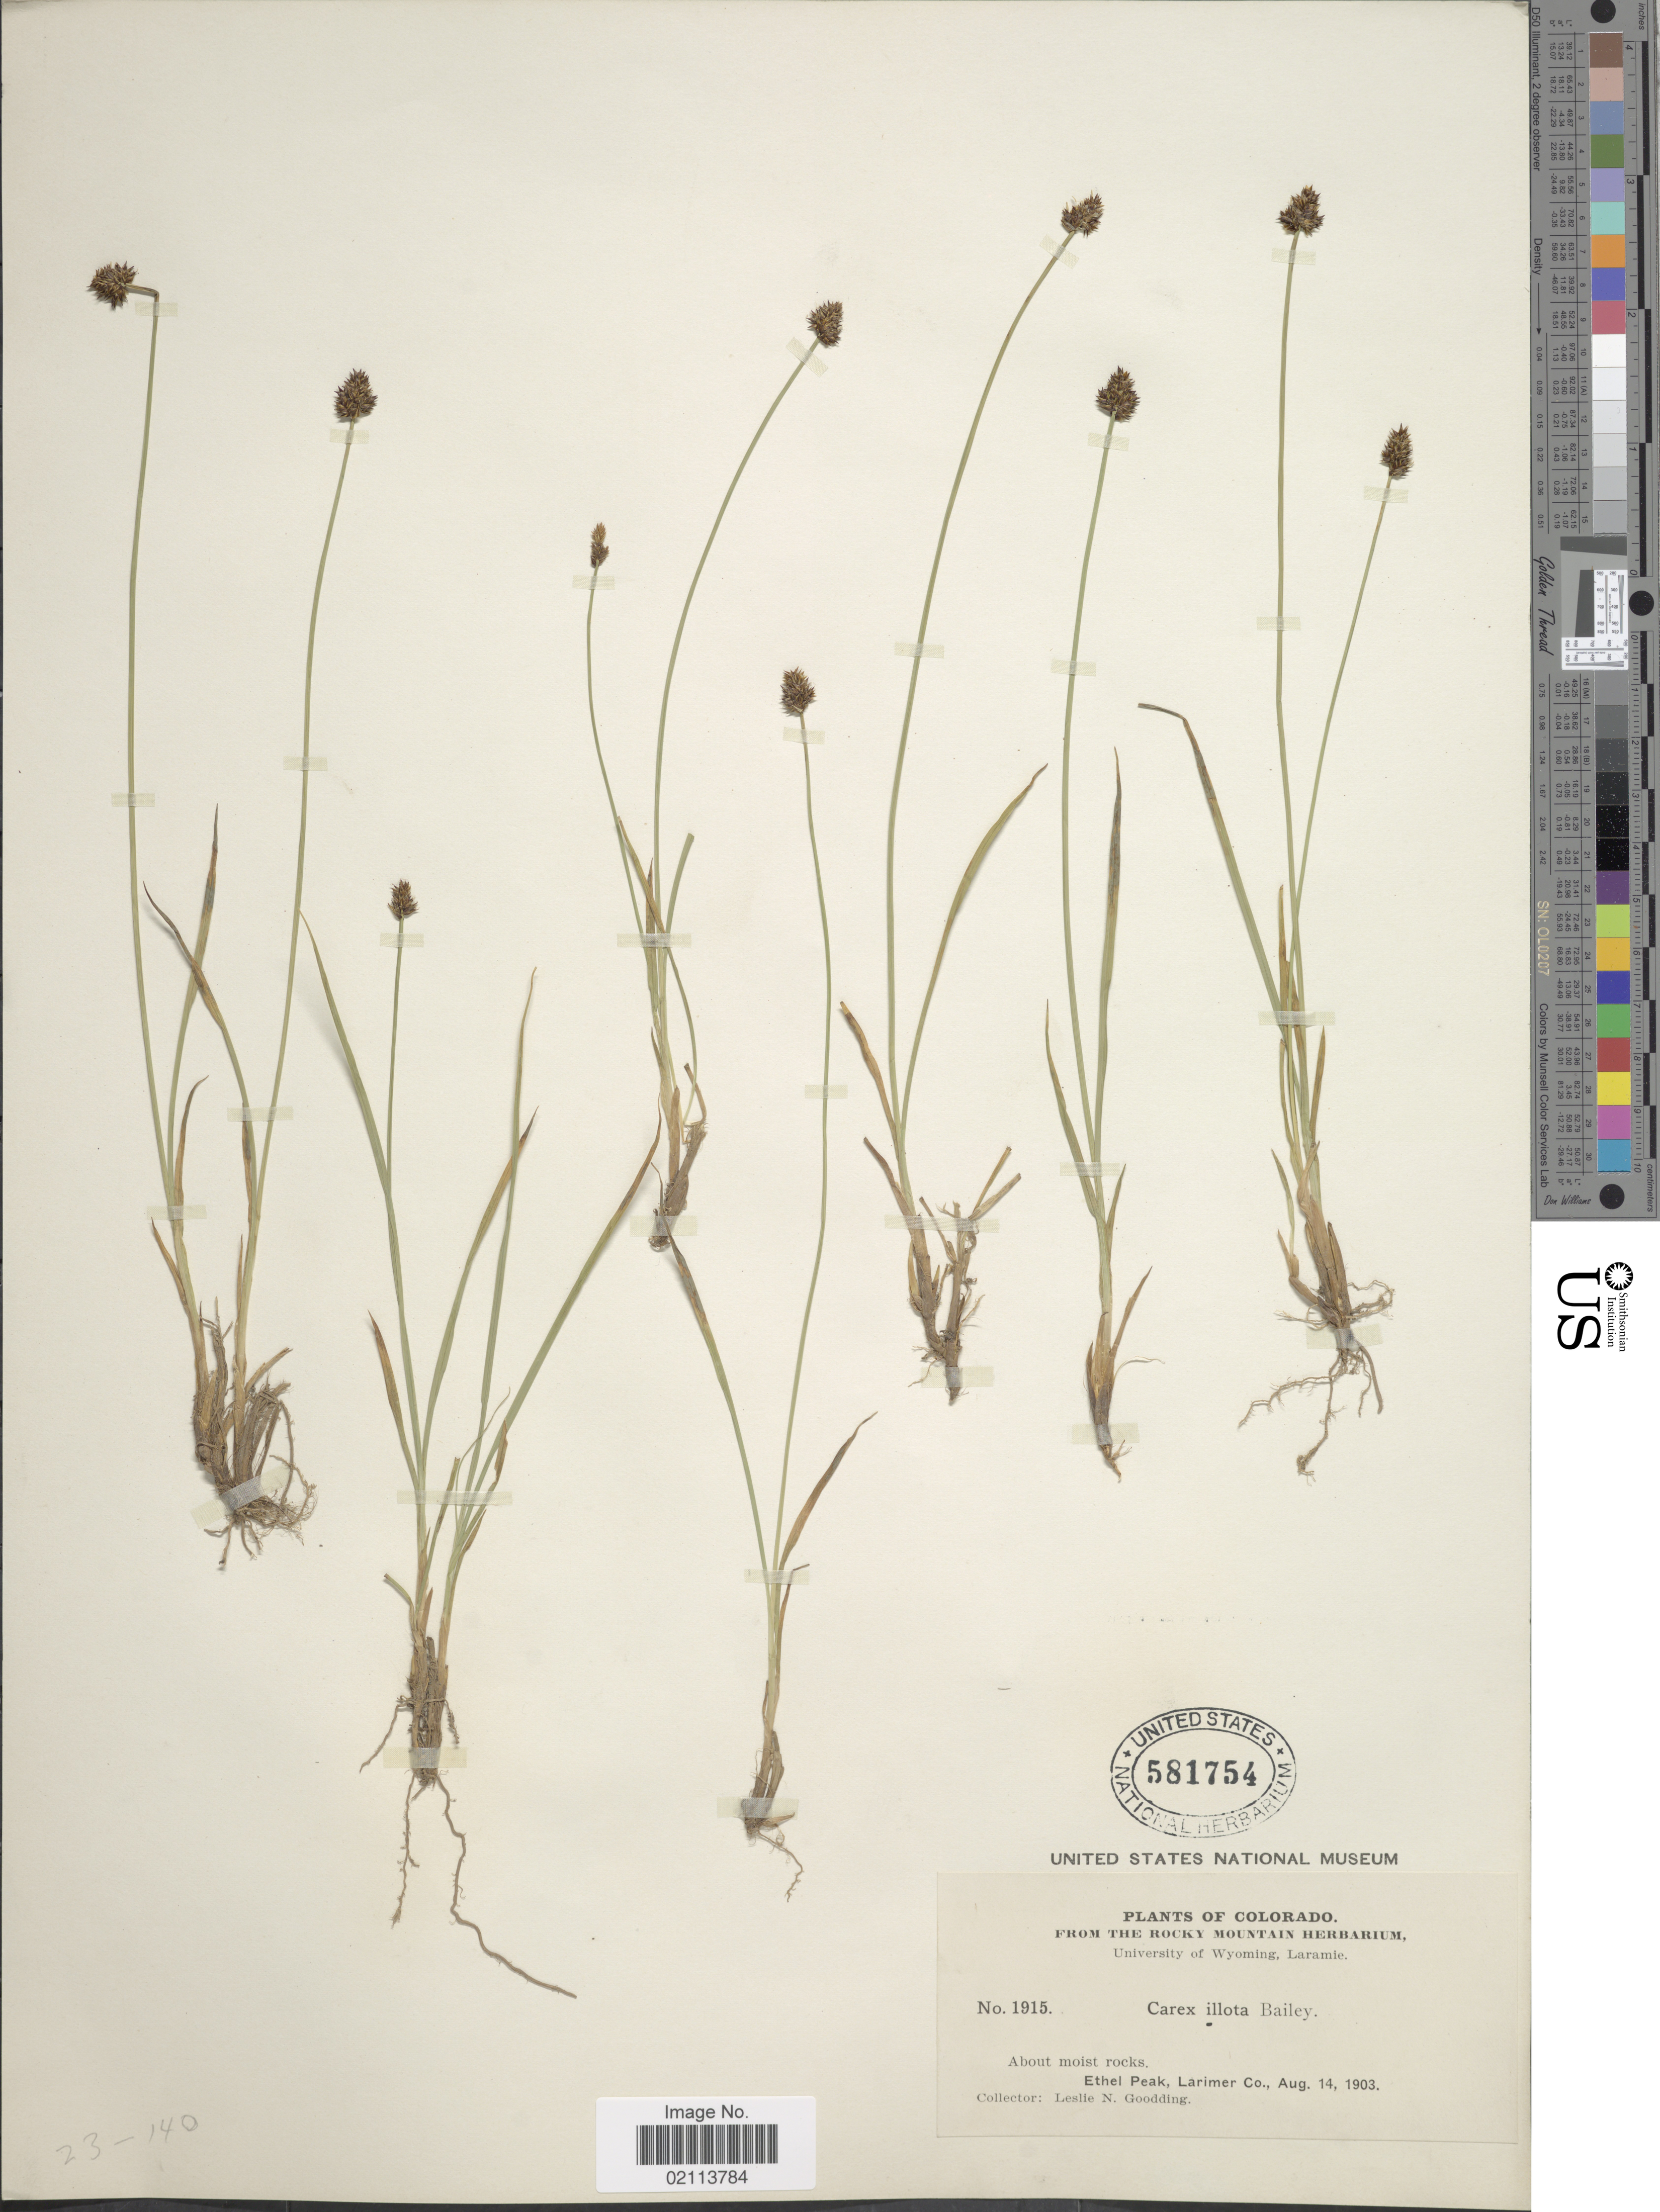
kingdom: Plantae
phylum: Tracheophyta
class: Liliopsida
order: Poales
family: Cyperaceae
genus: Carex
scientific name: Carex illota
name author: L.H. Bailey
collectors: L. N. Goodding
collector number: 1915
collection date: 1903-08-14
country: United States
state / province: Colorado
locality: Ethel Peak, Larimer Co.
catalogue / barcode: US 581754